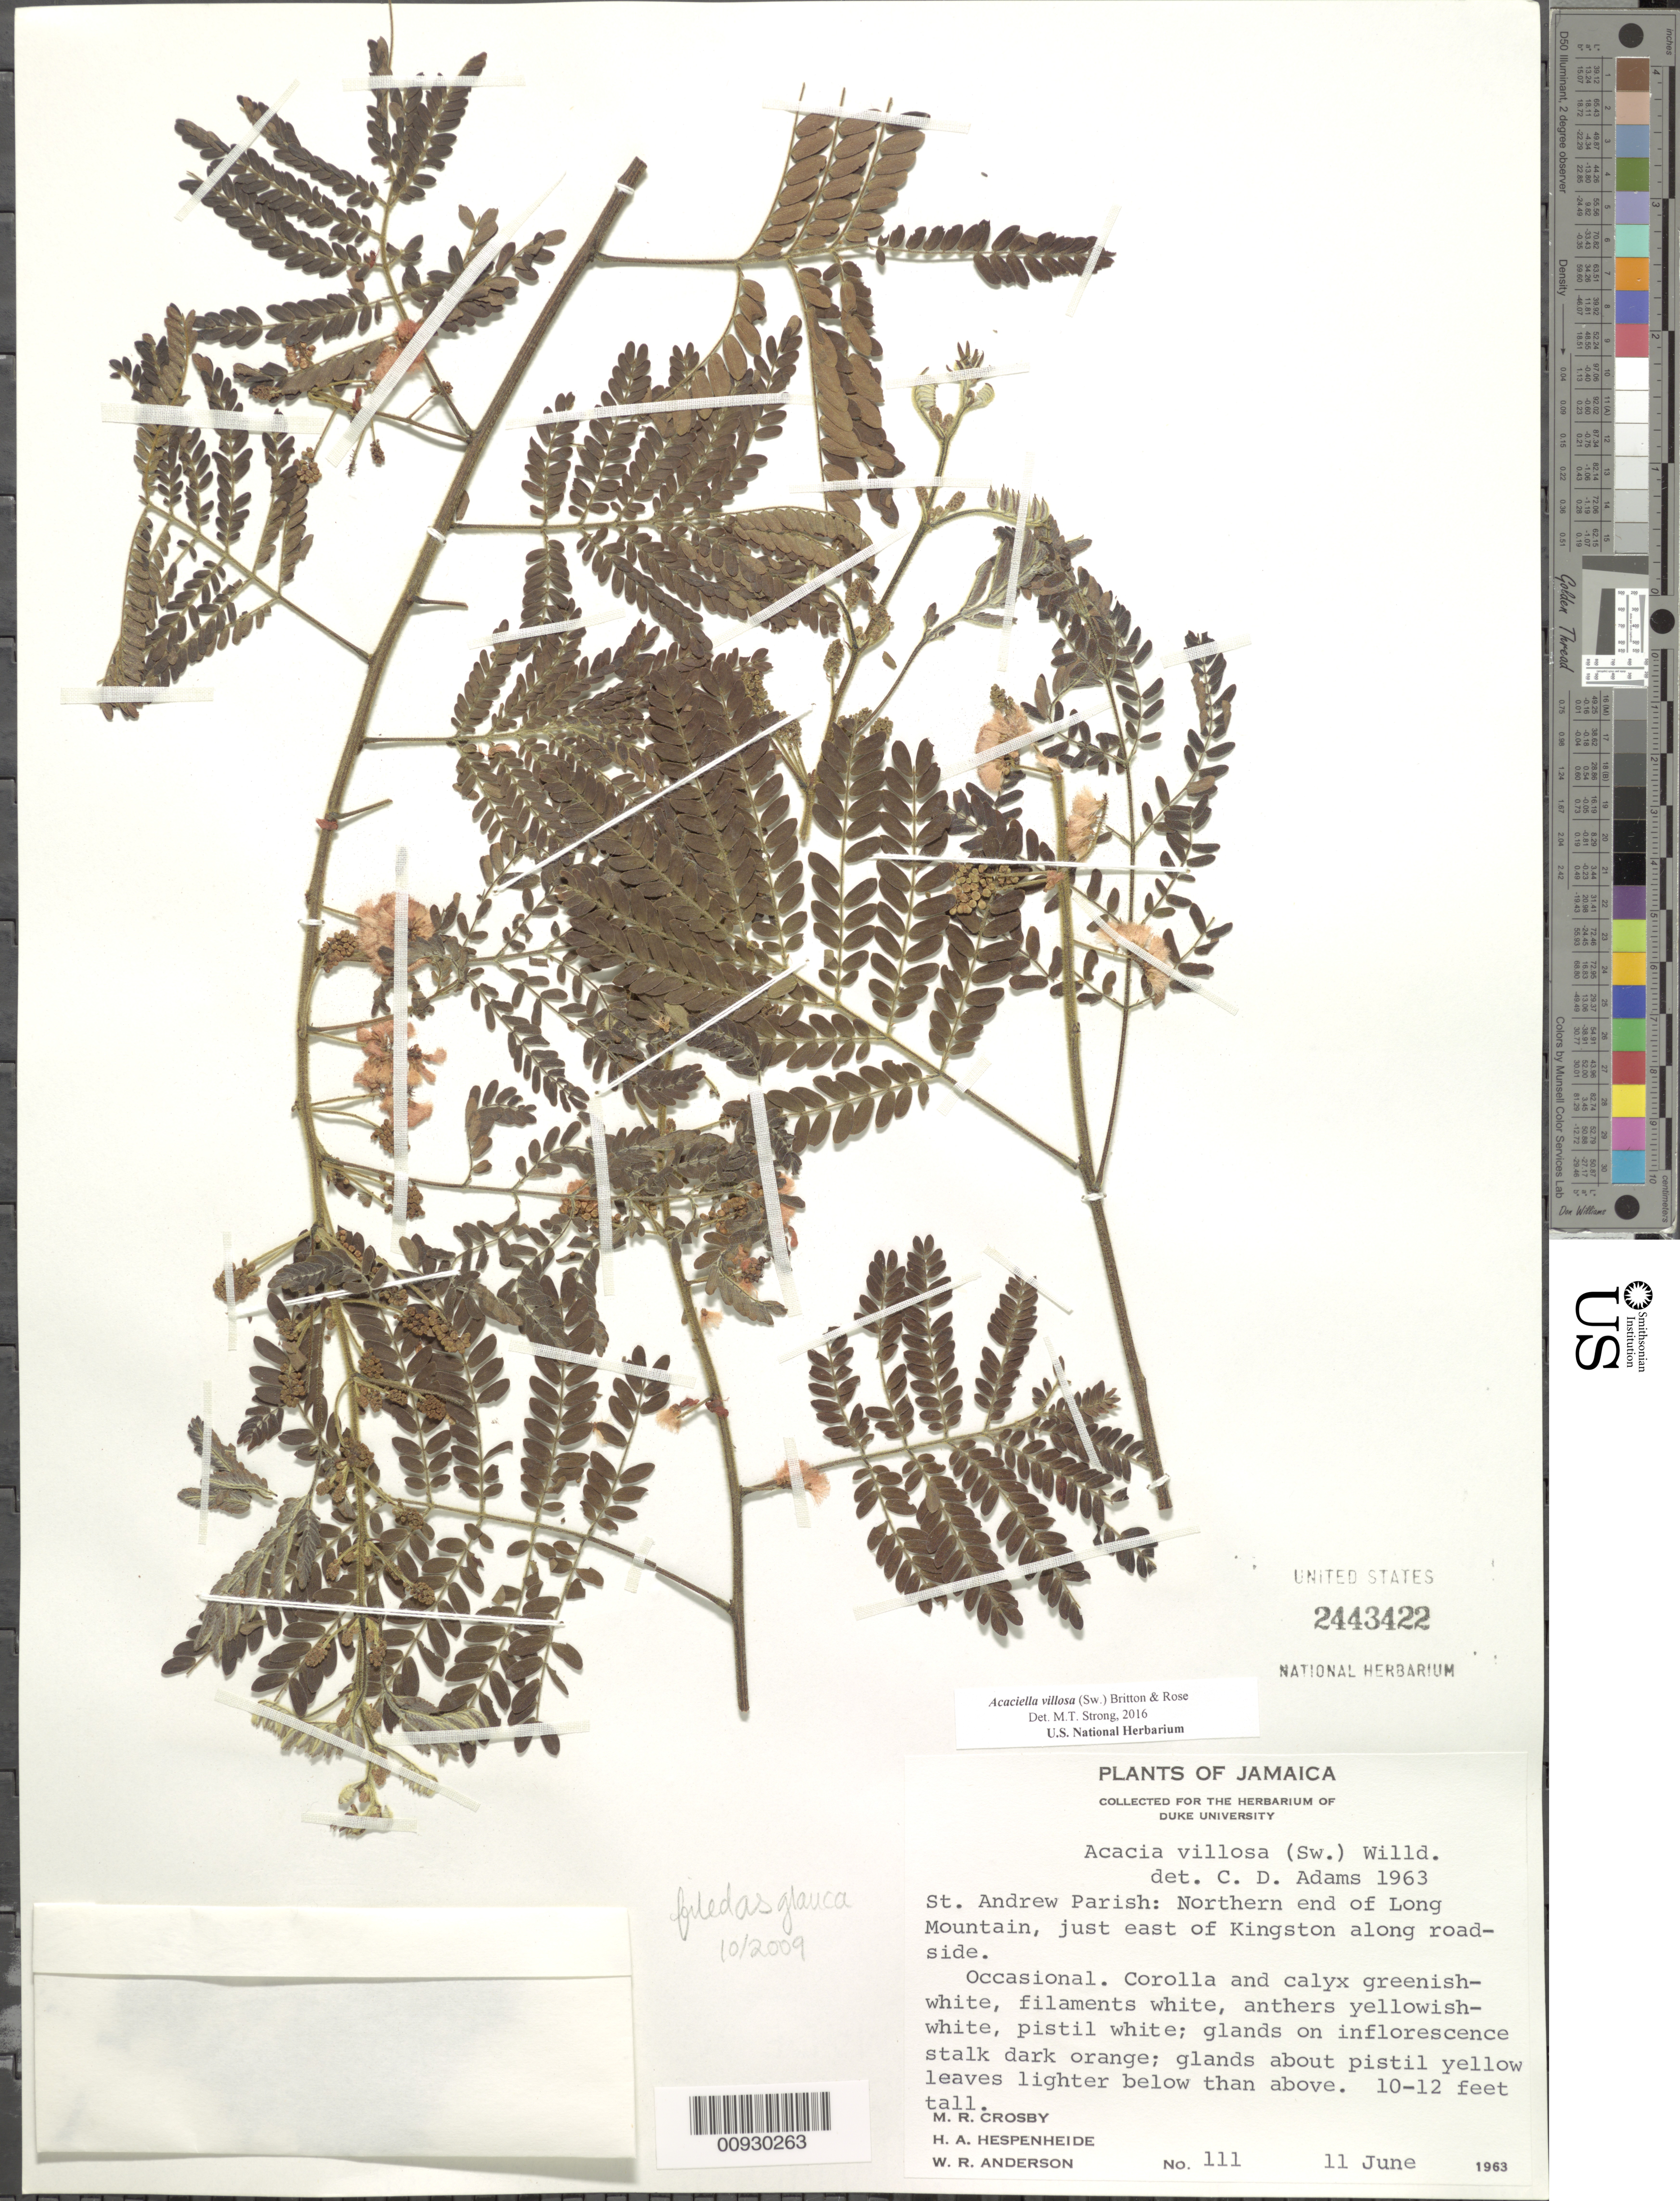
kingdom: Plantae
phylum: Tracheophyta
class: Magnoliopsida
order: Fabales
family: Fabaceae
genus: Acaciella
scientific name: Acaciella villosa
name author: (Sw.) Britton & Rose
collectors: M. R. Crosby, H. A. Hespenheide & W. R. Anderson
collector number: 111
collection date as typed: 11 Jun 1963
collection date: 1963-06-11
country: Jamaica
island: Jamaica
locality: St Andrew Parish Northern end of Long Mountain just east of Kingston along roadside.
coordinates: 0 N, 0 E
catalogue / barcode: US 2443422